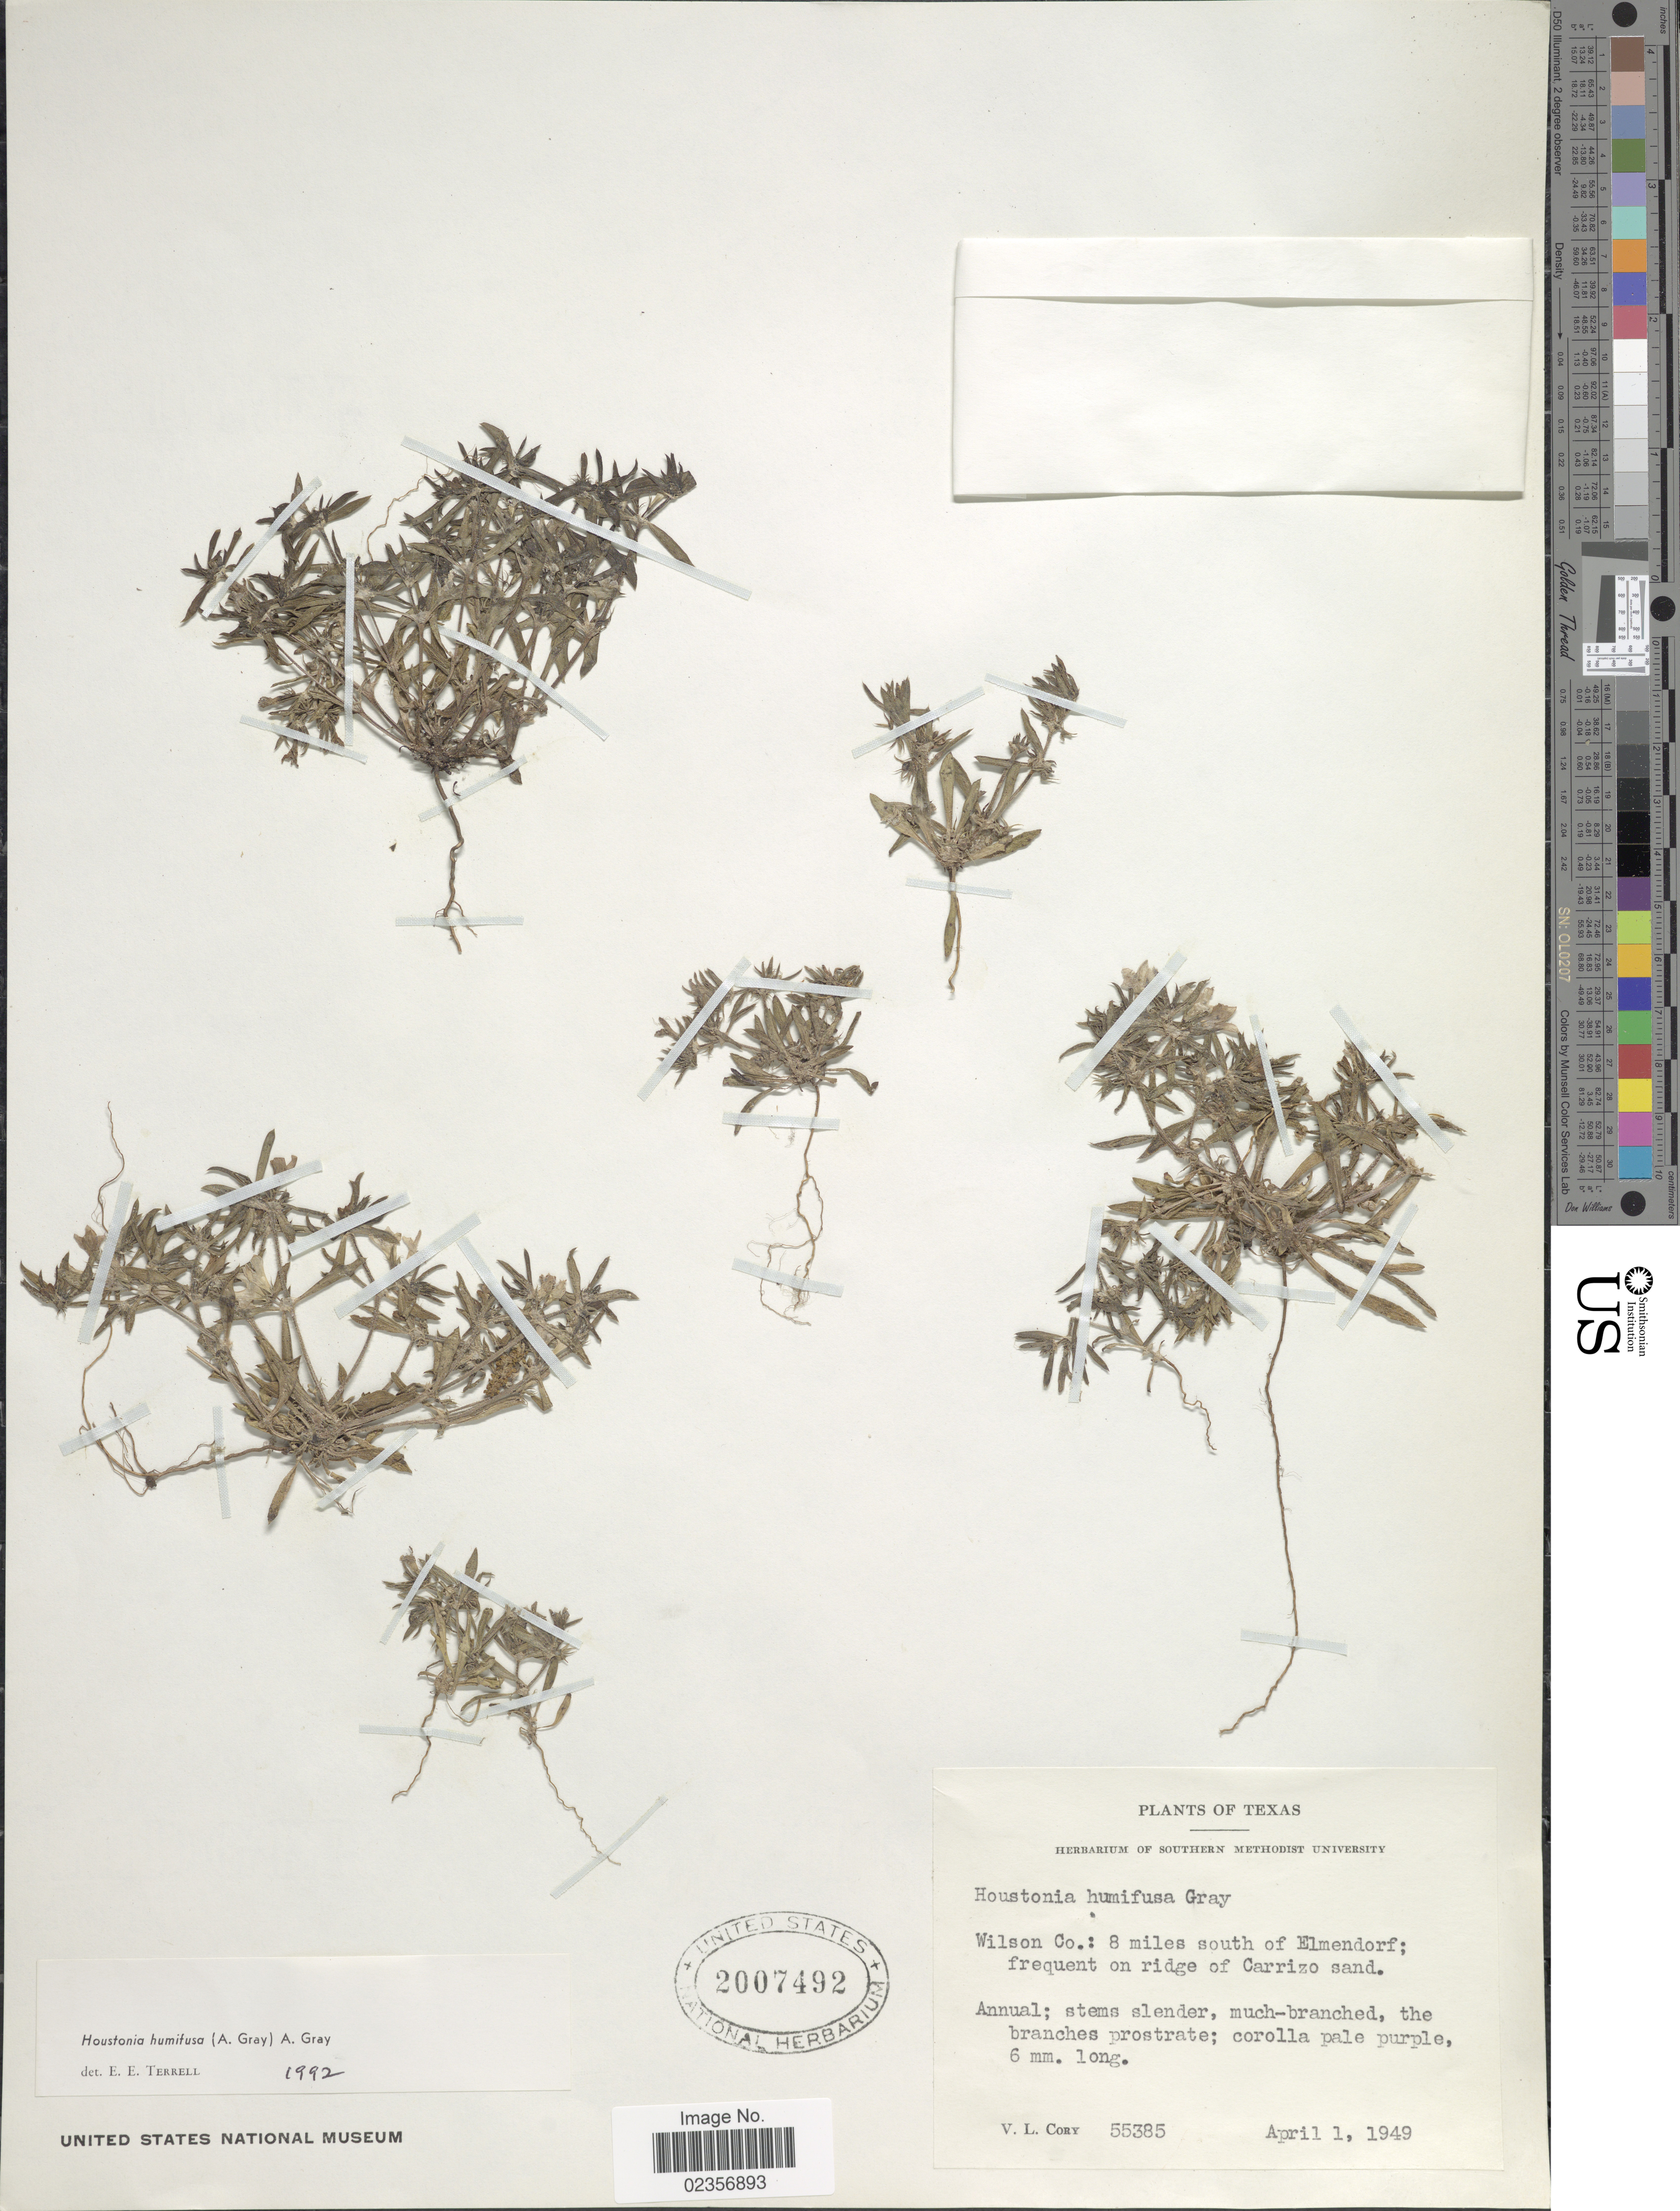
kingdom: Plantae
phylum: Tracheophyta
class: Magnoliopsida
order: Gentianales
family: Rubiaceae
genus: Houstonia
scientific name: Houstonia humifusa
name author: (A. Gray) A. Gray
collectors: V. Cory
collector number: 55385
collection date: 1949-04-01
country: United States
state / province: Texas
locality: Wilson Co.: 8 miles south of Elmendorf; frequent on ridge of Carrizo sand.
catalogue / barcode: US 2007492